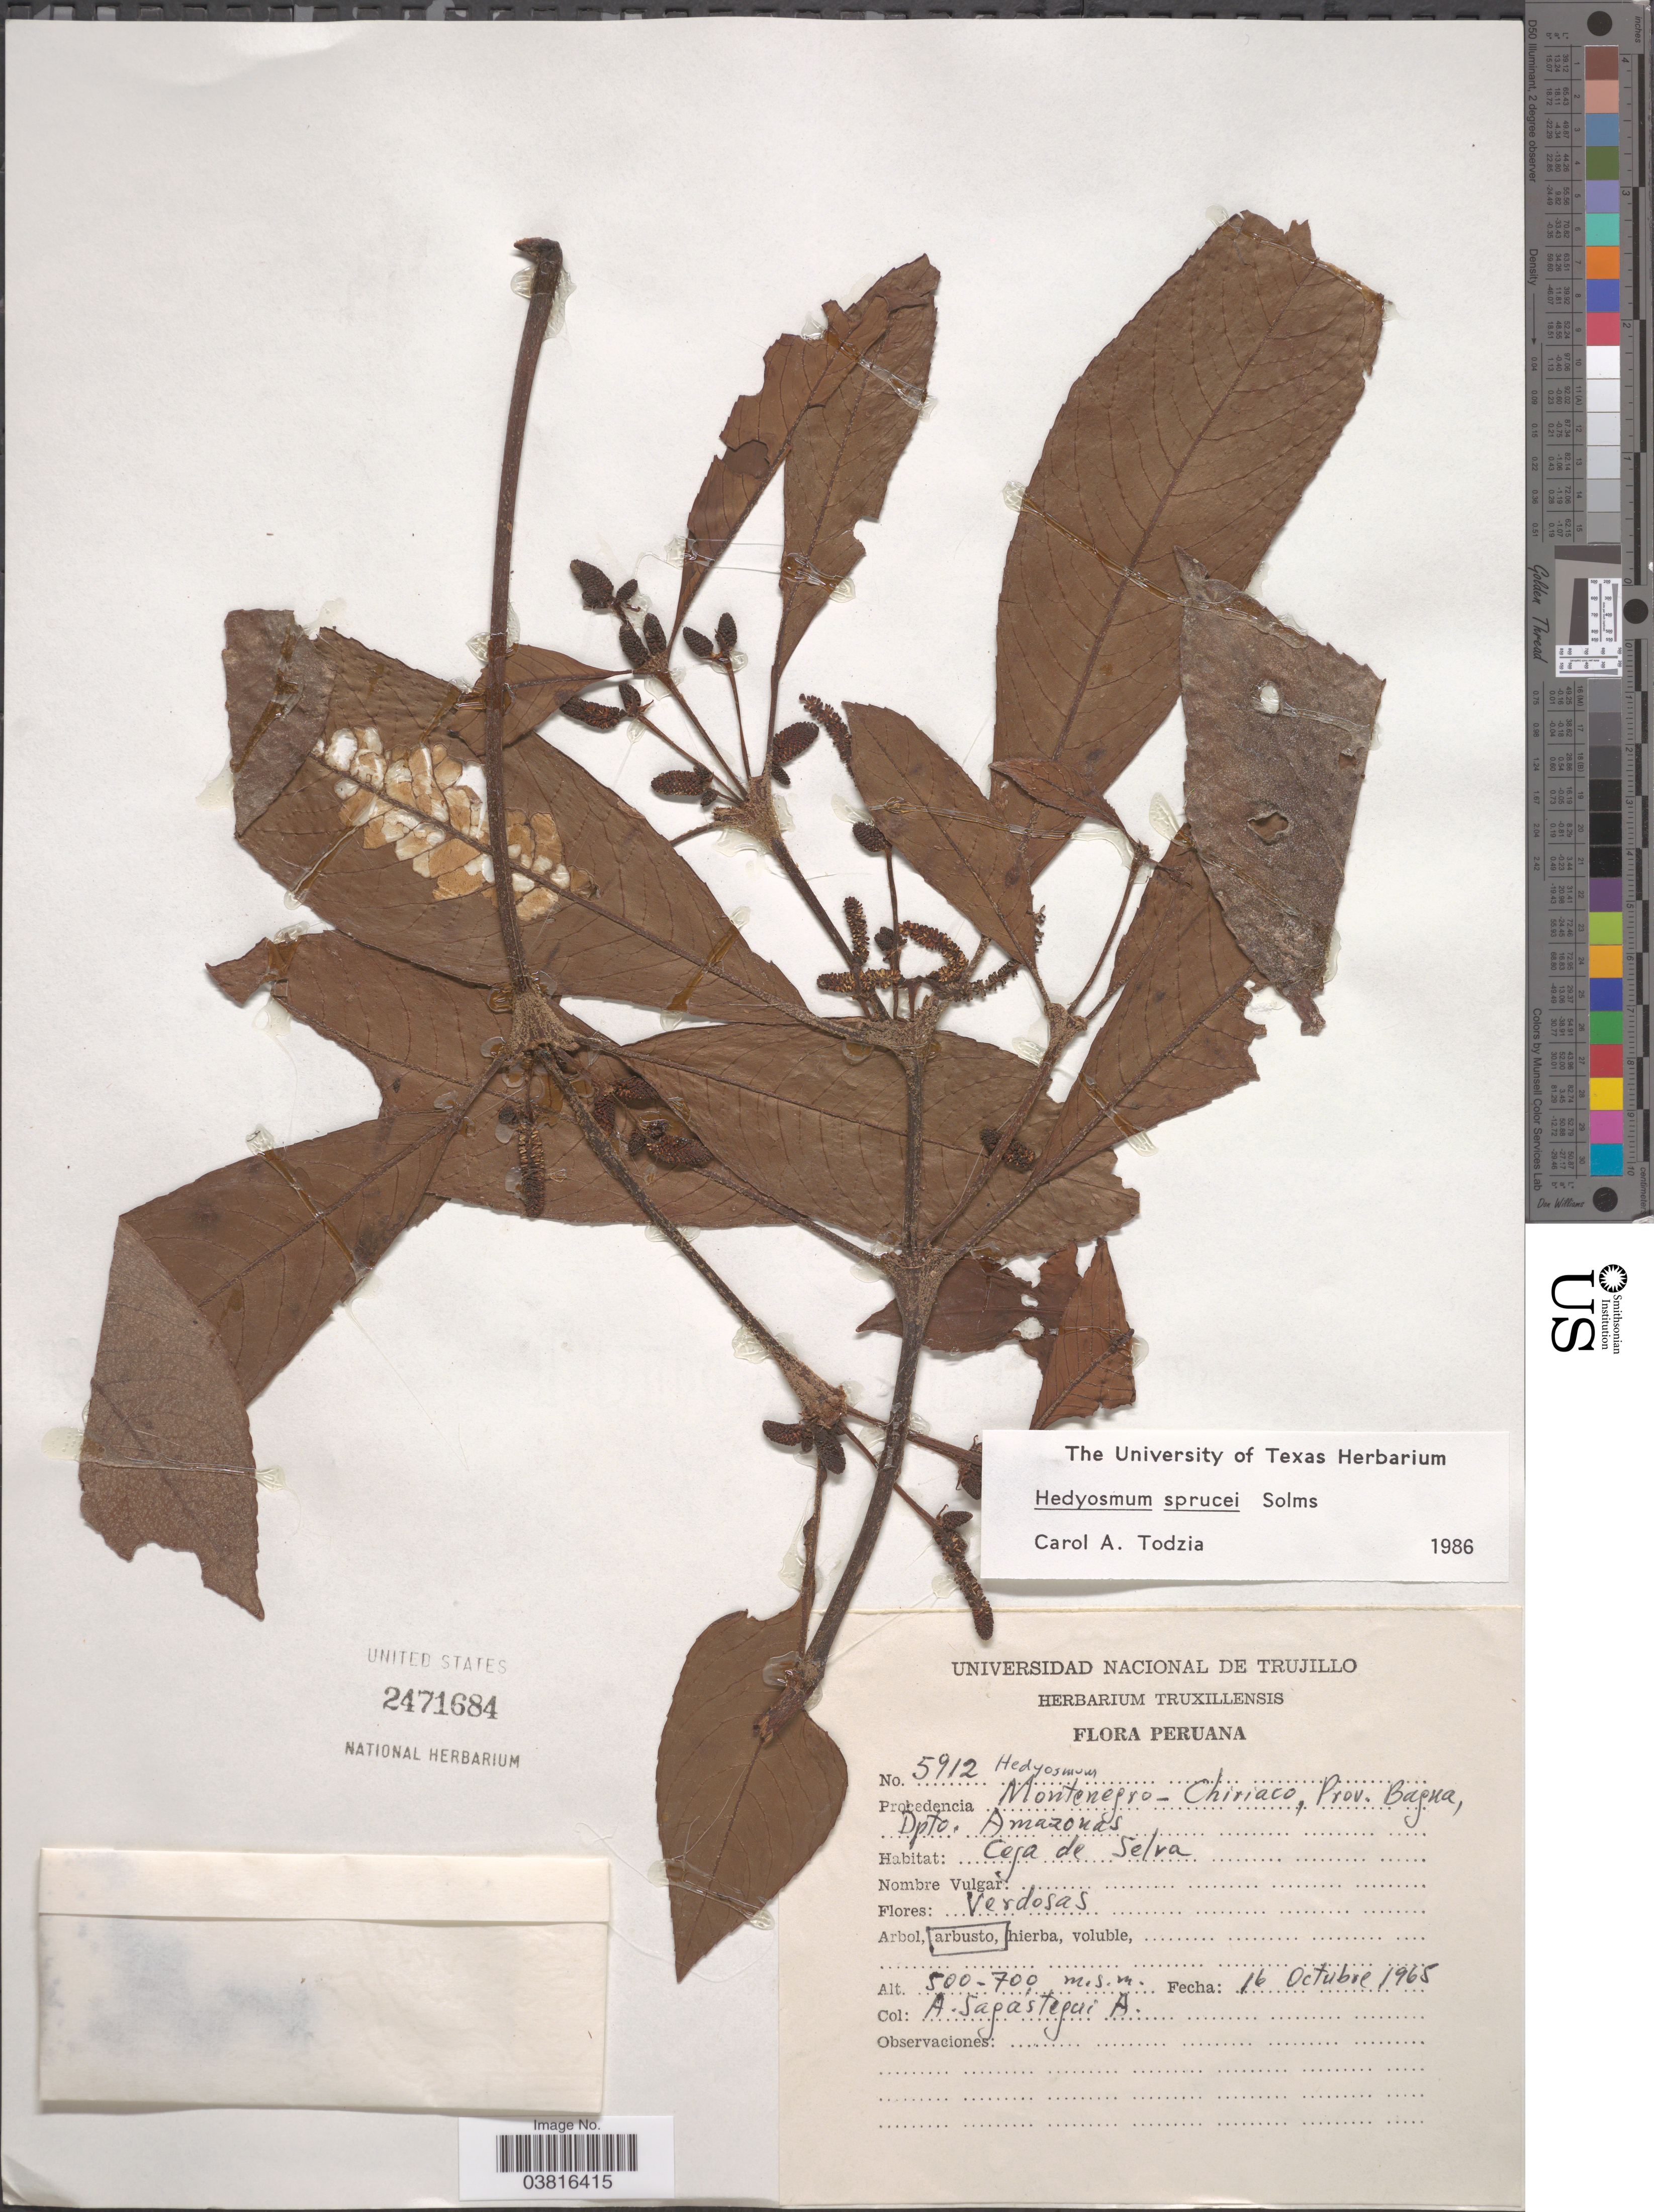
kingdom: Plantae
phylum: Tracheophyta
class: Magnoliopsida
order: Chloranthales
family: Chloranthaceae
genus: Hedyosmum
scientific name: Hedyosmum sprucei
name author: Solms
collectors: A. Sagástegui A.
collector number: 5912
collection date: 1965-10-16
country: Peru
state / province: Amazonas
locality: Procedencia Montenegro - Chiriaco, Prov. Bagua, Dpto. Amazonas.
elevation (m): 500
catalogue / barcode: US 2471684